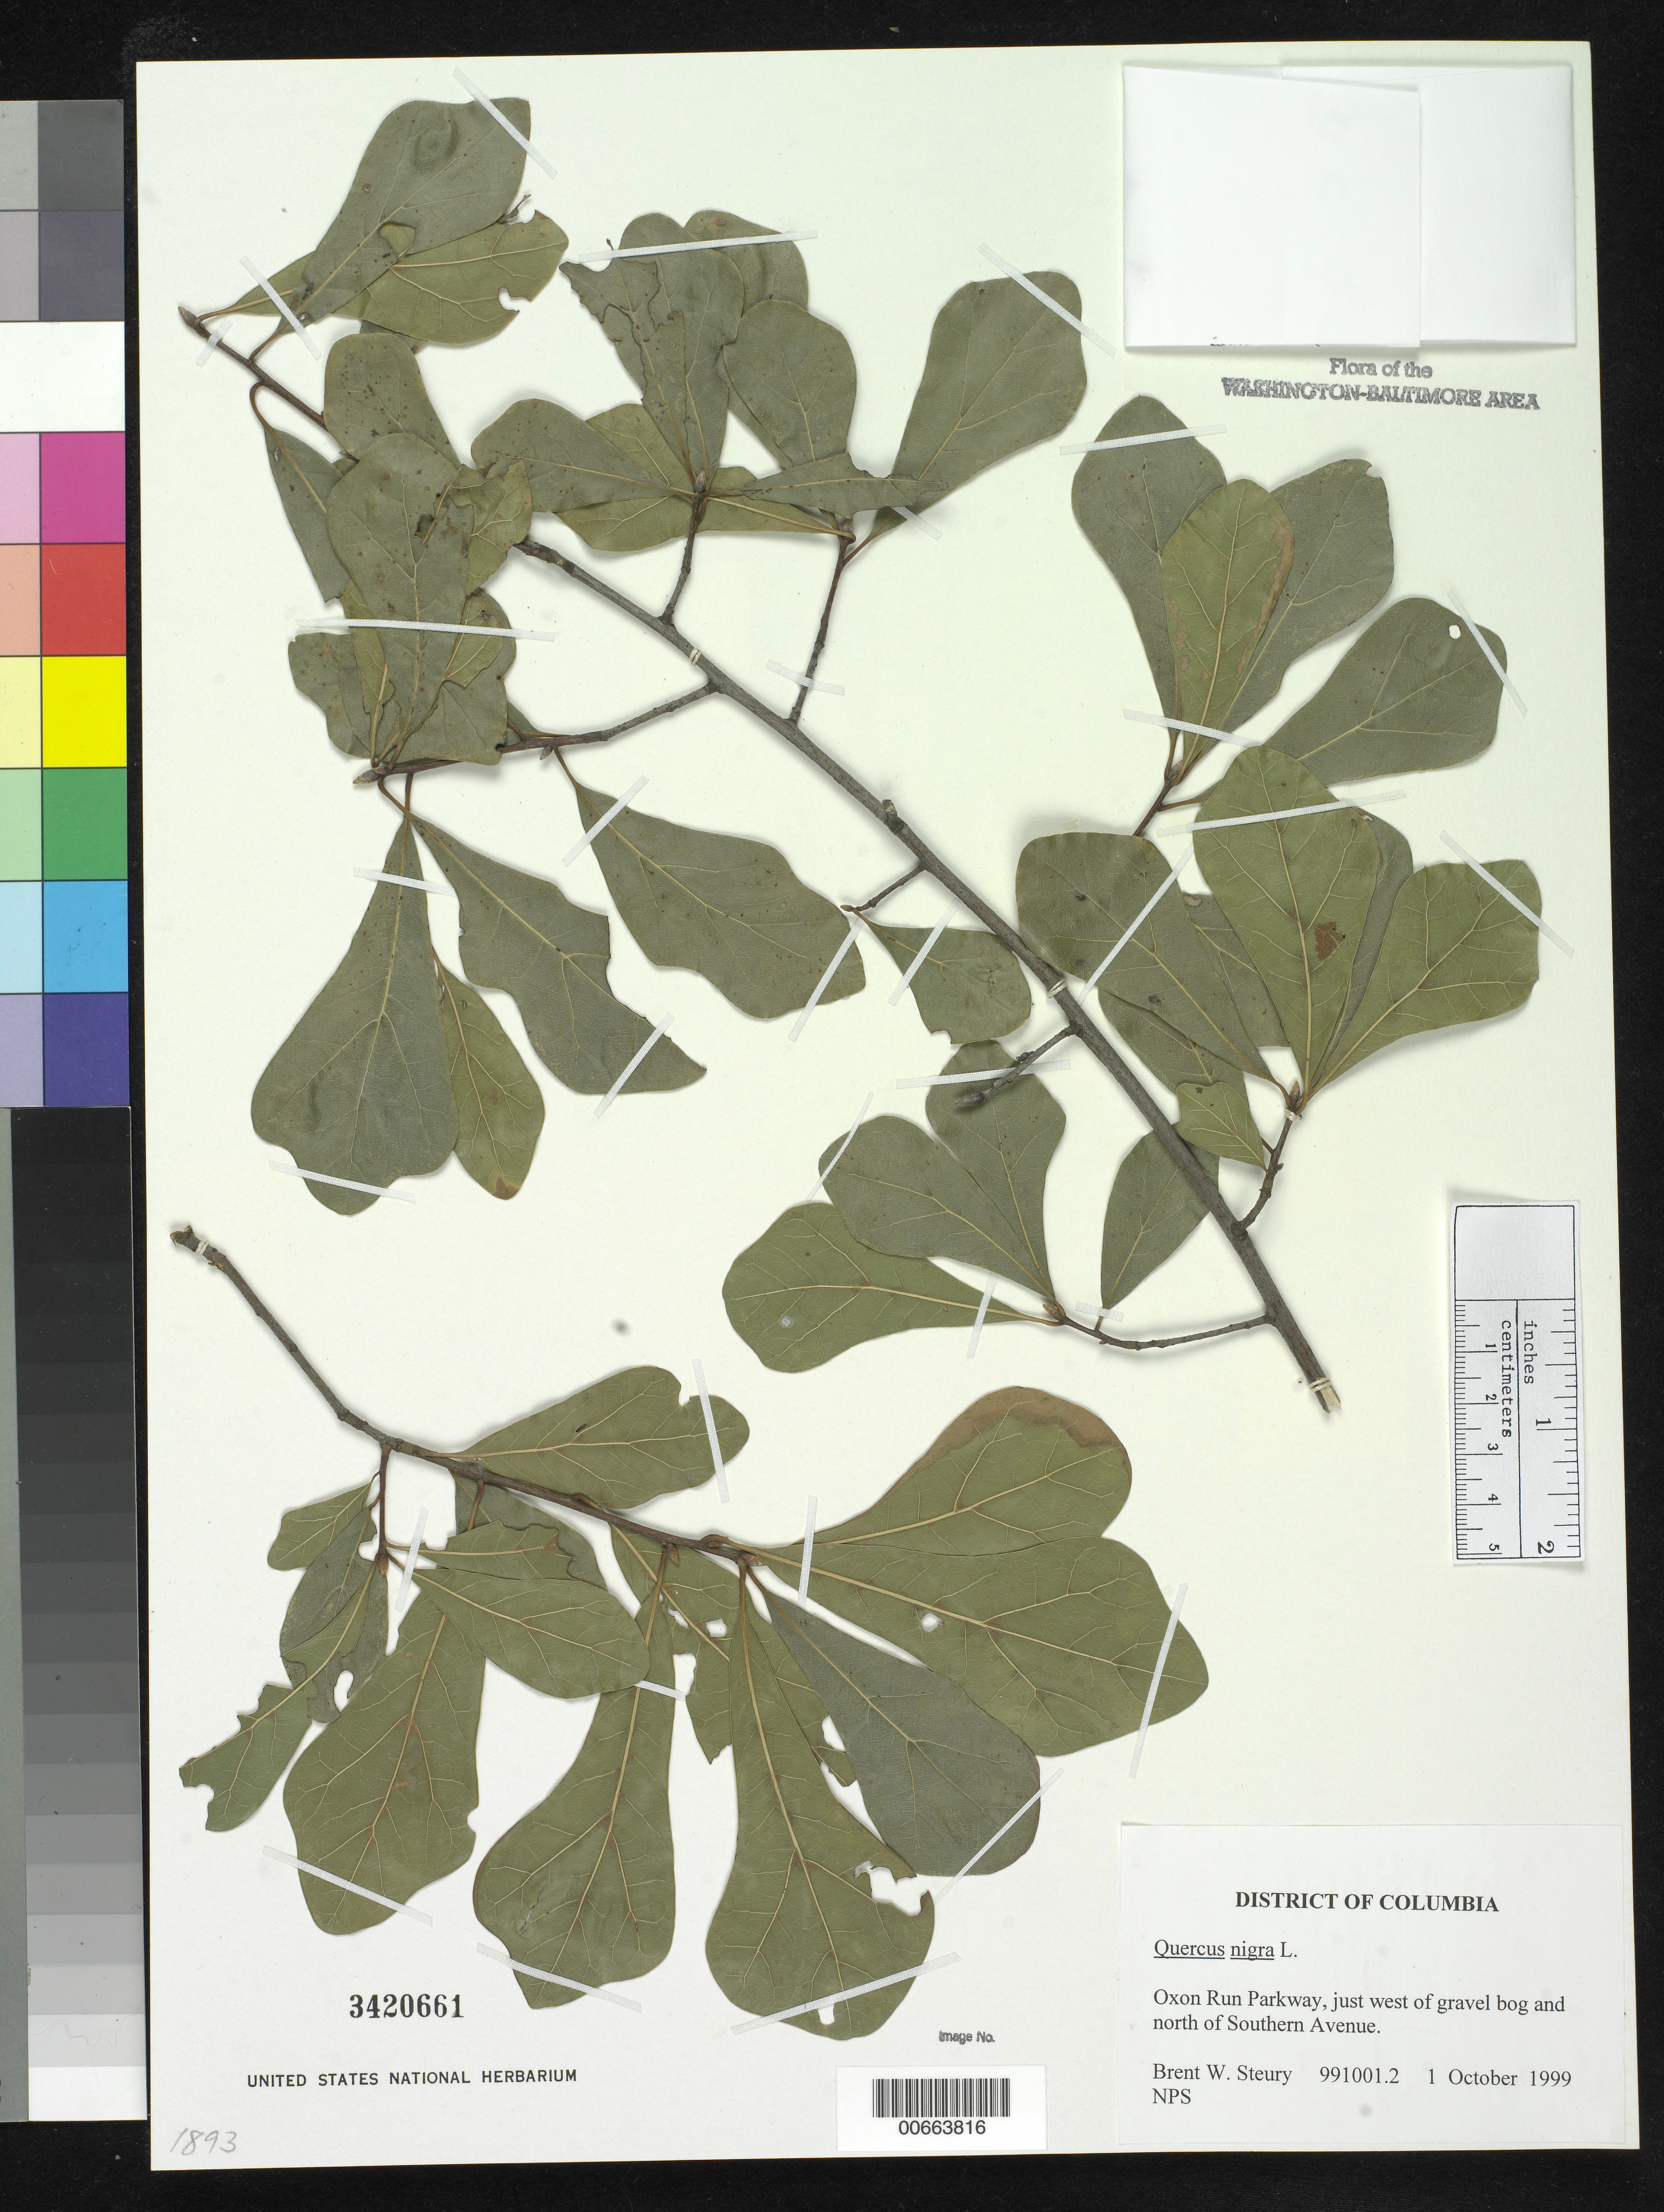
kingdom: Plantae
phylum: Tracheophyta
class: Magnoliopsida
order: Fagales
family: Fagaceae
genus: Quercus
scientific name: Quercus nigra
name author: L.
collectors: B. Steury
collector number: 991001.2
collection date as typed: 01 Oct 1999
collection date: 1999-10-01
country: United States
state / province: District of Columbia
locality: Oxon Run Parkway, just west of gravel bog and north of Southern Avenue.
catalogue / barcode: US 3420661